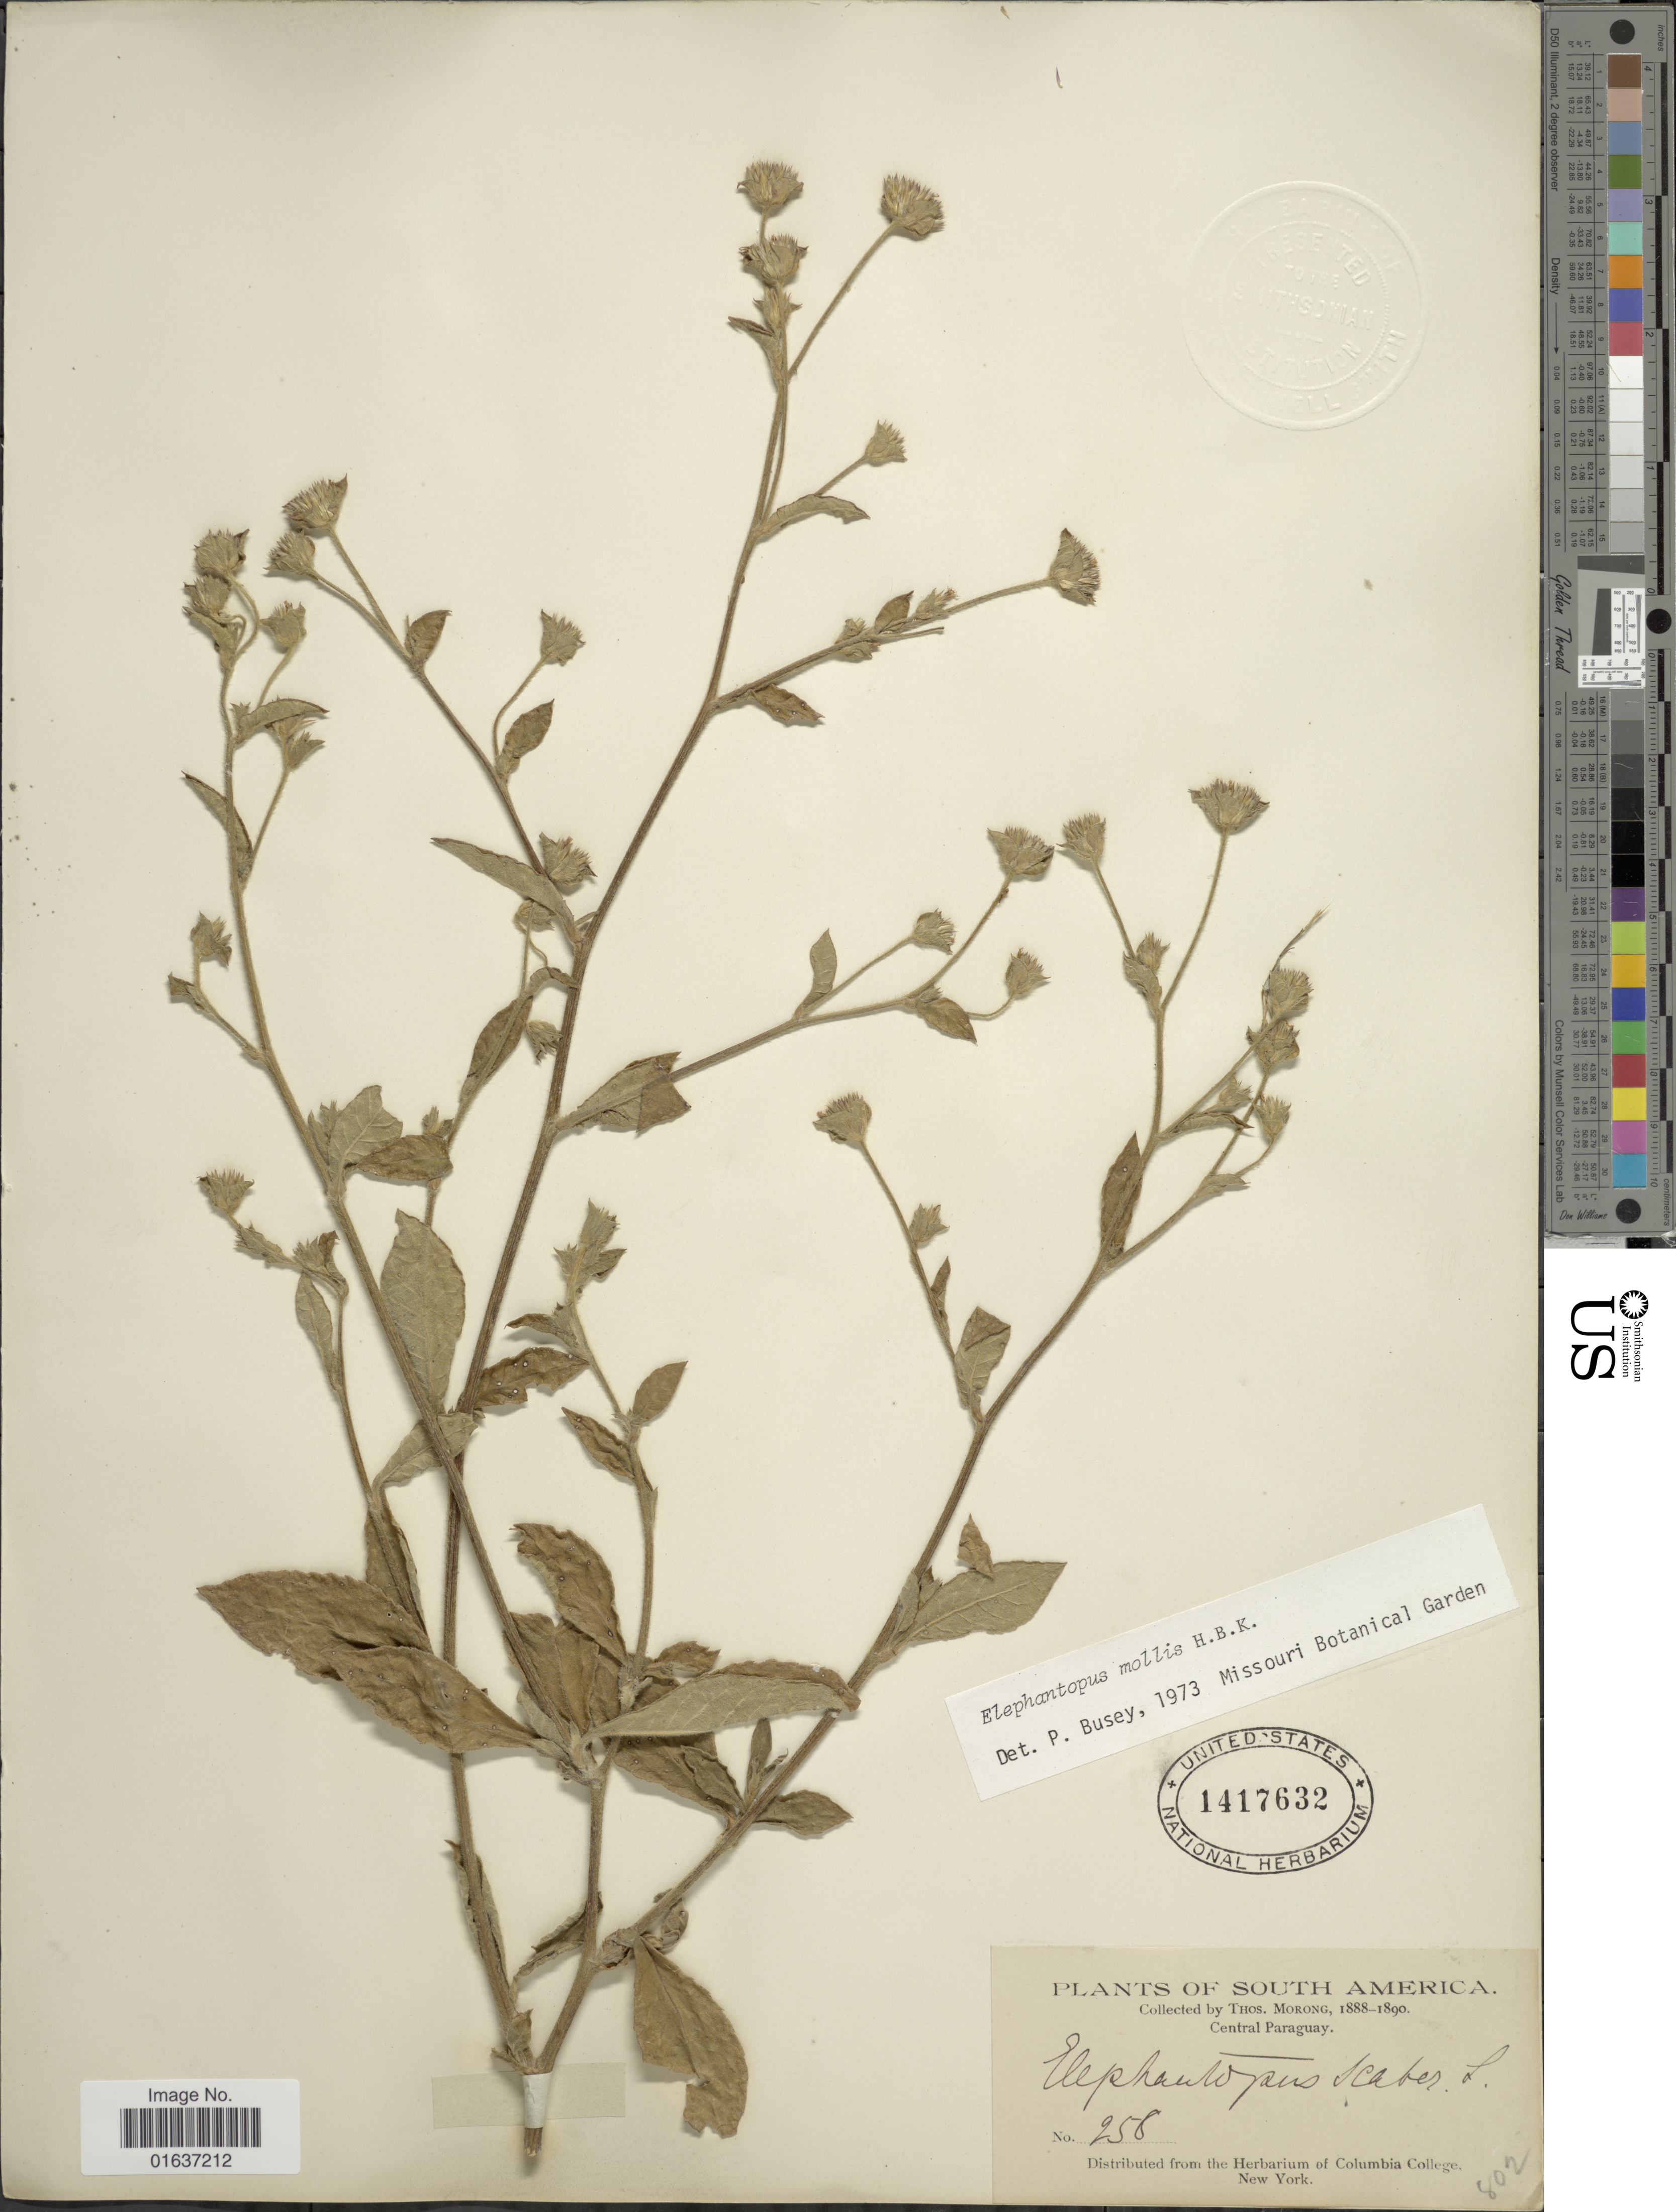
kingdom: Plantae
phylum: Tracheophyta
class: Magnoliopsida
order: Asterales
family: Asteraceae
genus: Elephantopus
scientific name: Elephantopus mollis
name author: Kunth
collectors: T. Morong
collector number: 258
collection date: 1888/1890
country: Paraguay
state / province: Central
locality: South America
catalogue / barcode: US 1417632